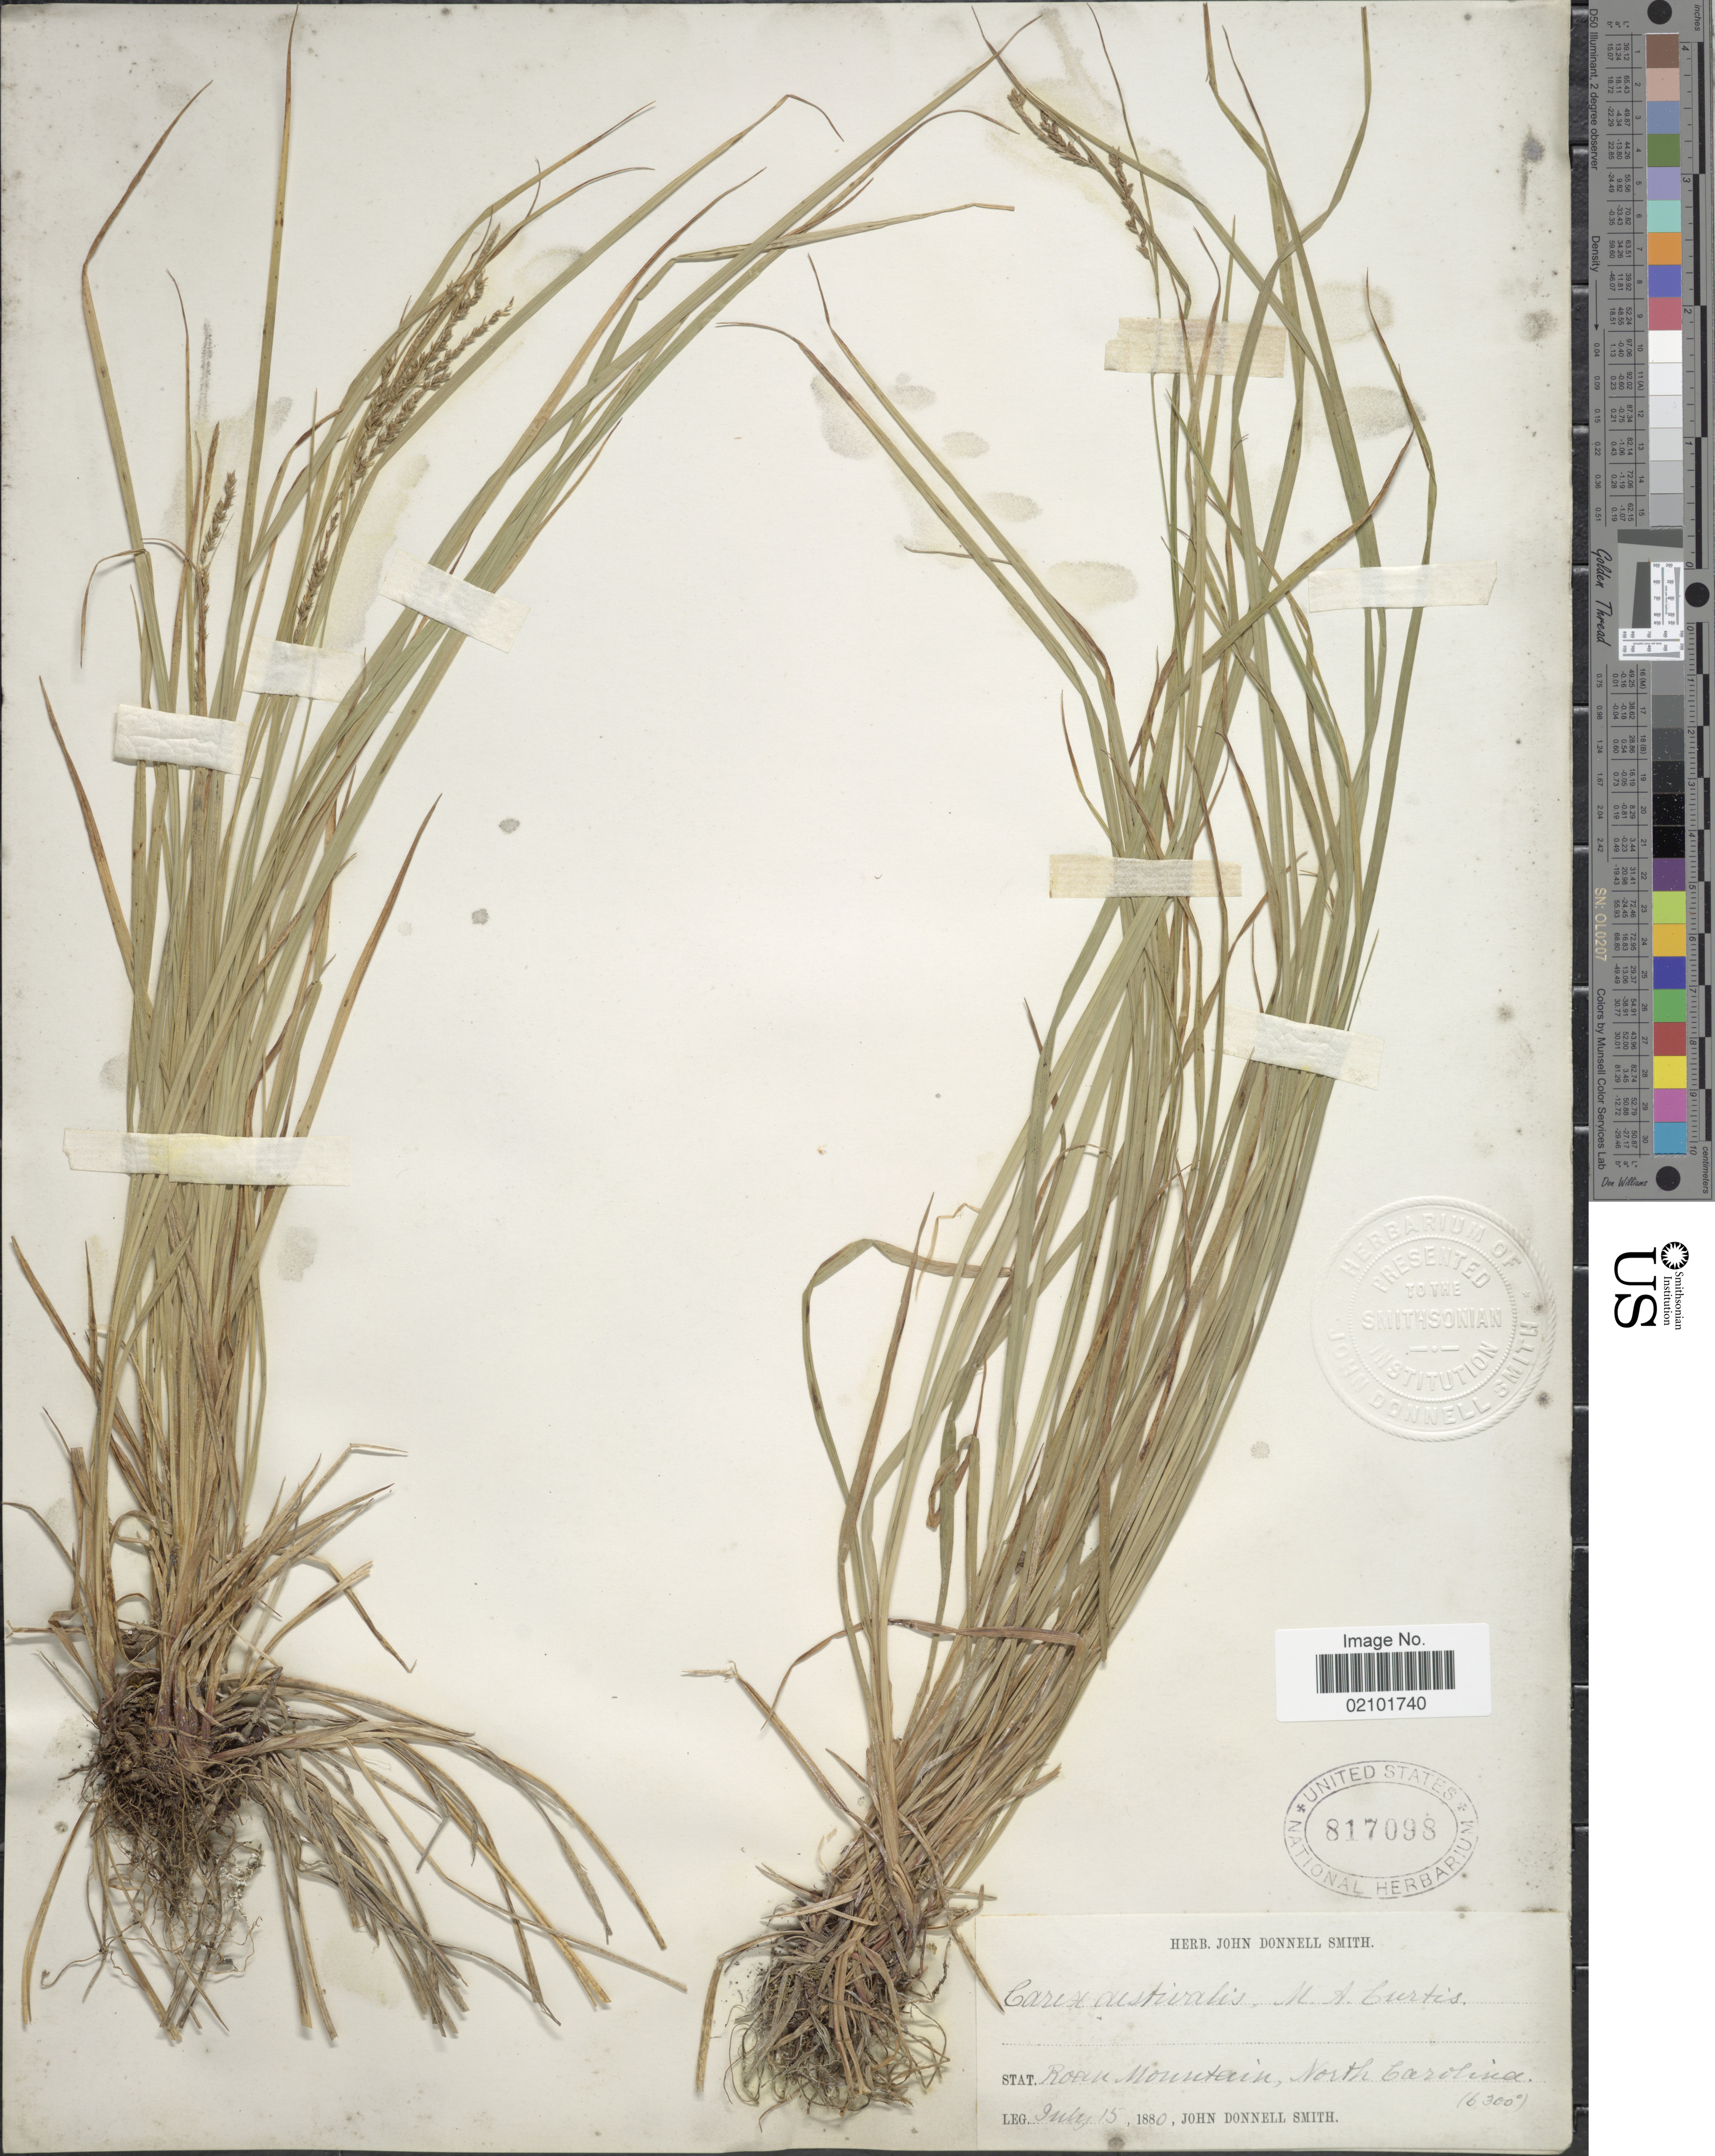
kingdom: Plantae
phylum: Tracheophyta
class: Liliopsida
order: Poales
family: Cyperaceae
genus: Carex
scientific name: Carex aestivalis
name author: M.A. Curtis ex A. Gray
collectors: J. Donnell Smith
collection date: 1880-07-15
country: United States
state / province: North Carolina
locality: Roan Mountain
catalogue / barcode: US 817098